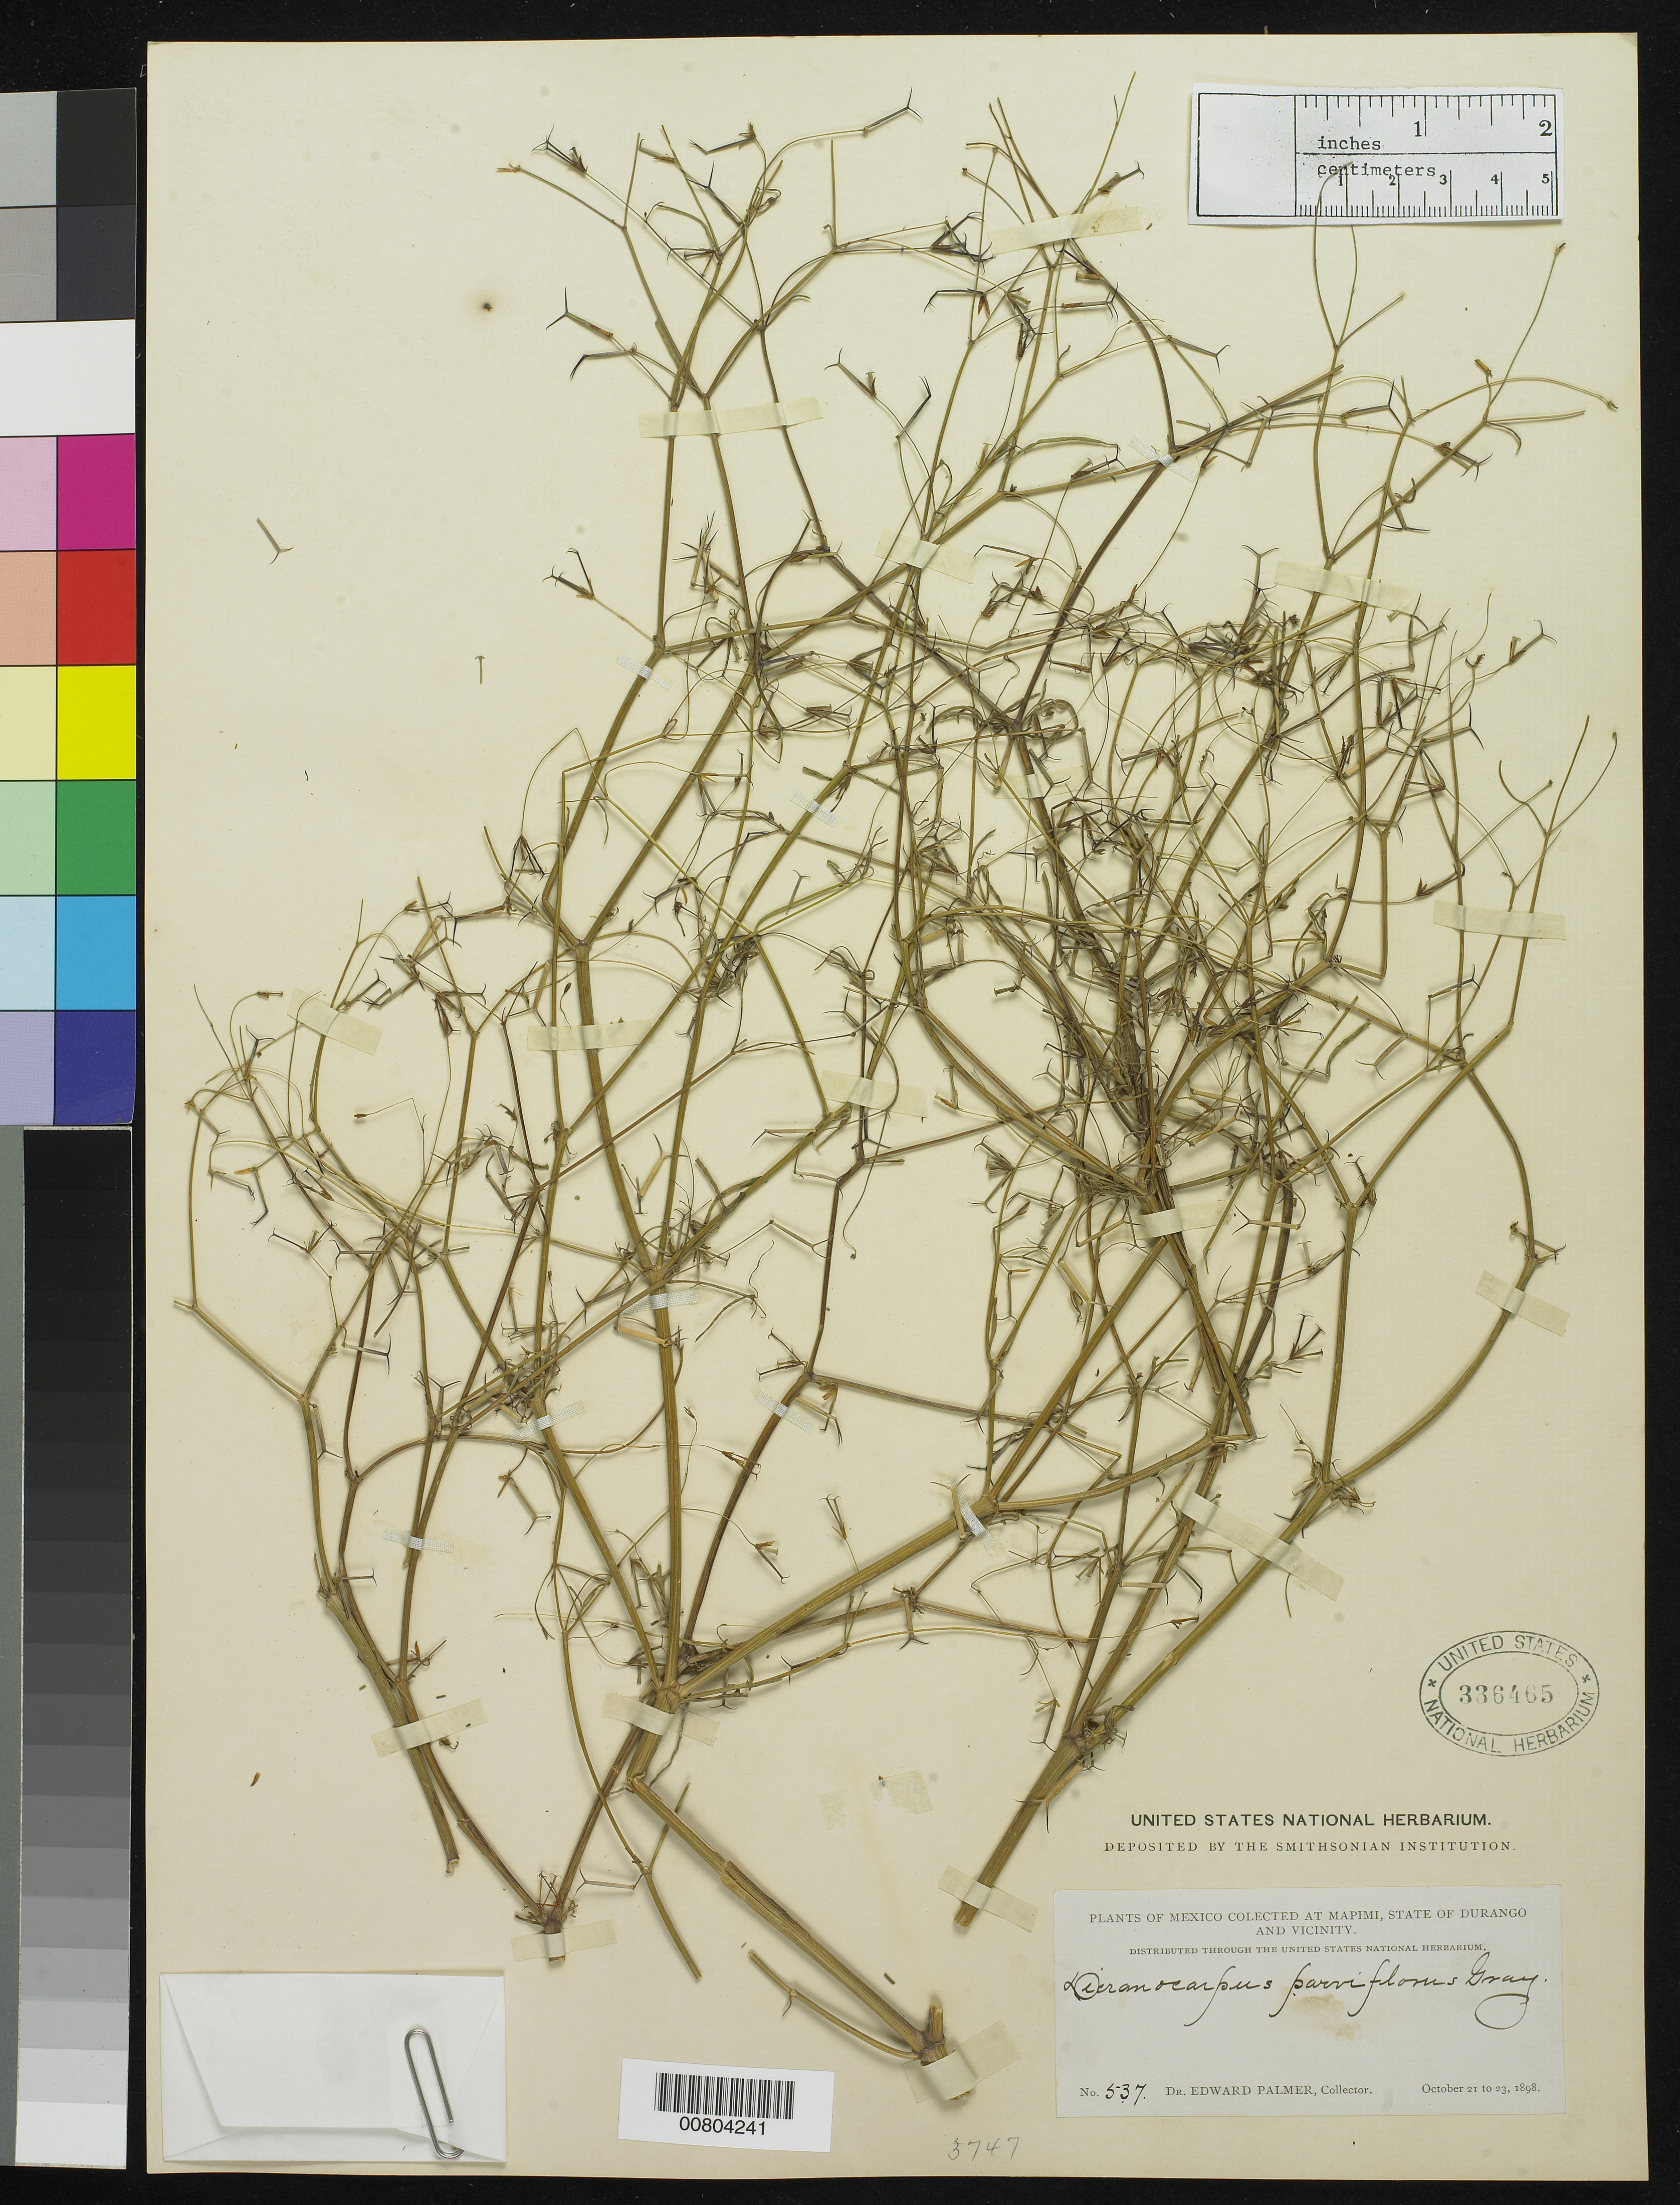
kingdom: Plantae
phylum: Tracheophyta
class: Magnoliopsida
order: Asterales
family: Asteraceae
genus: Dicranocarpus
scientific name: Dicranocarpus parviflorus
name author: A. Gray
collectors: E. Palmer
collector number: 537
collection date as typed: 21 Oct 1898 to 23 Oct 1898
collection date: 1898-10-21/1898-10-23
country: Mexico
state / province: Durango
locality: Mapimi, Durango and vicinity.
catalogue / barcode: US 336465